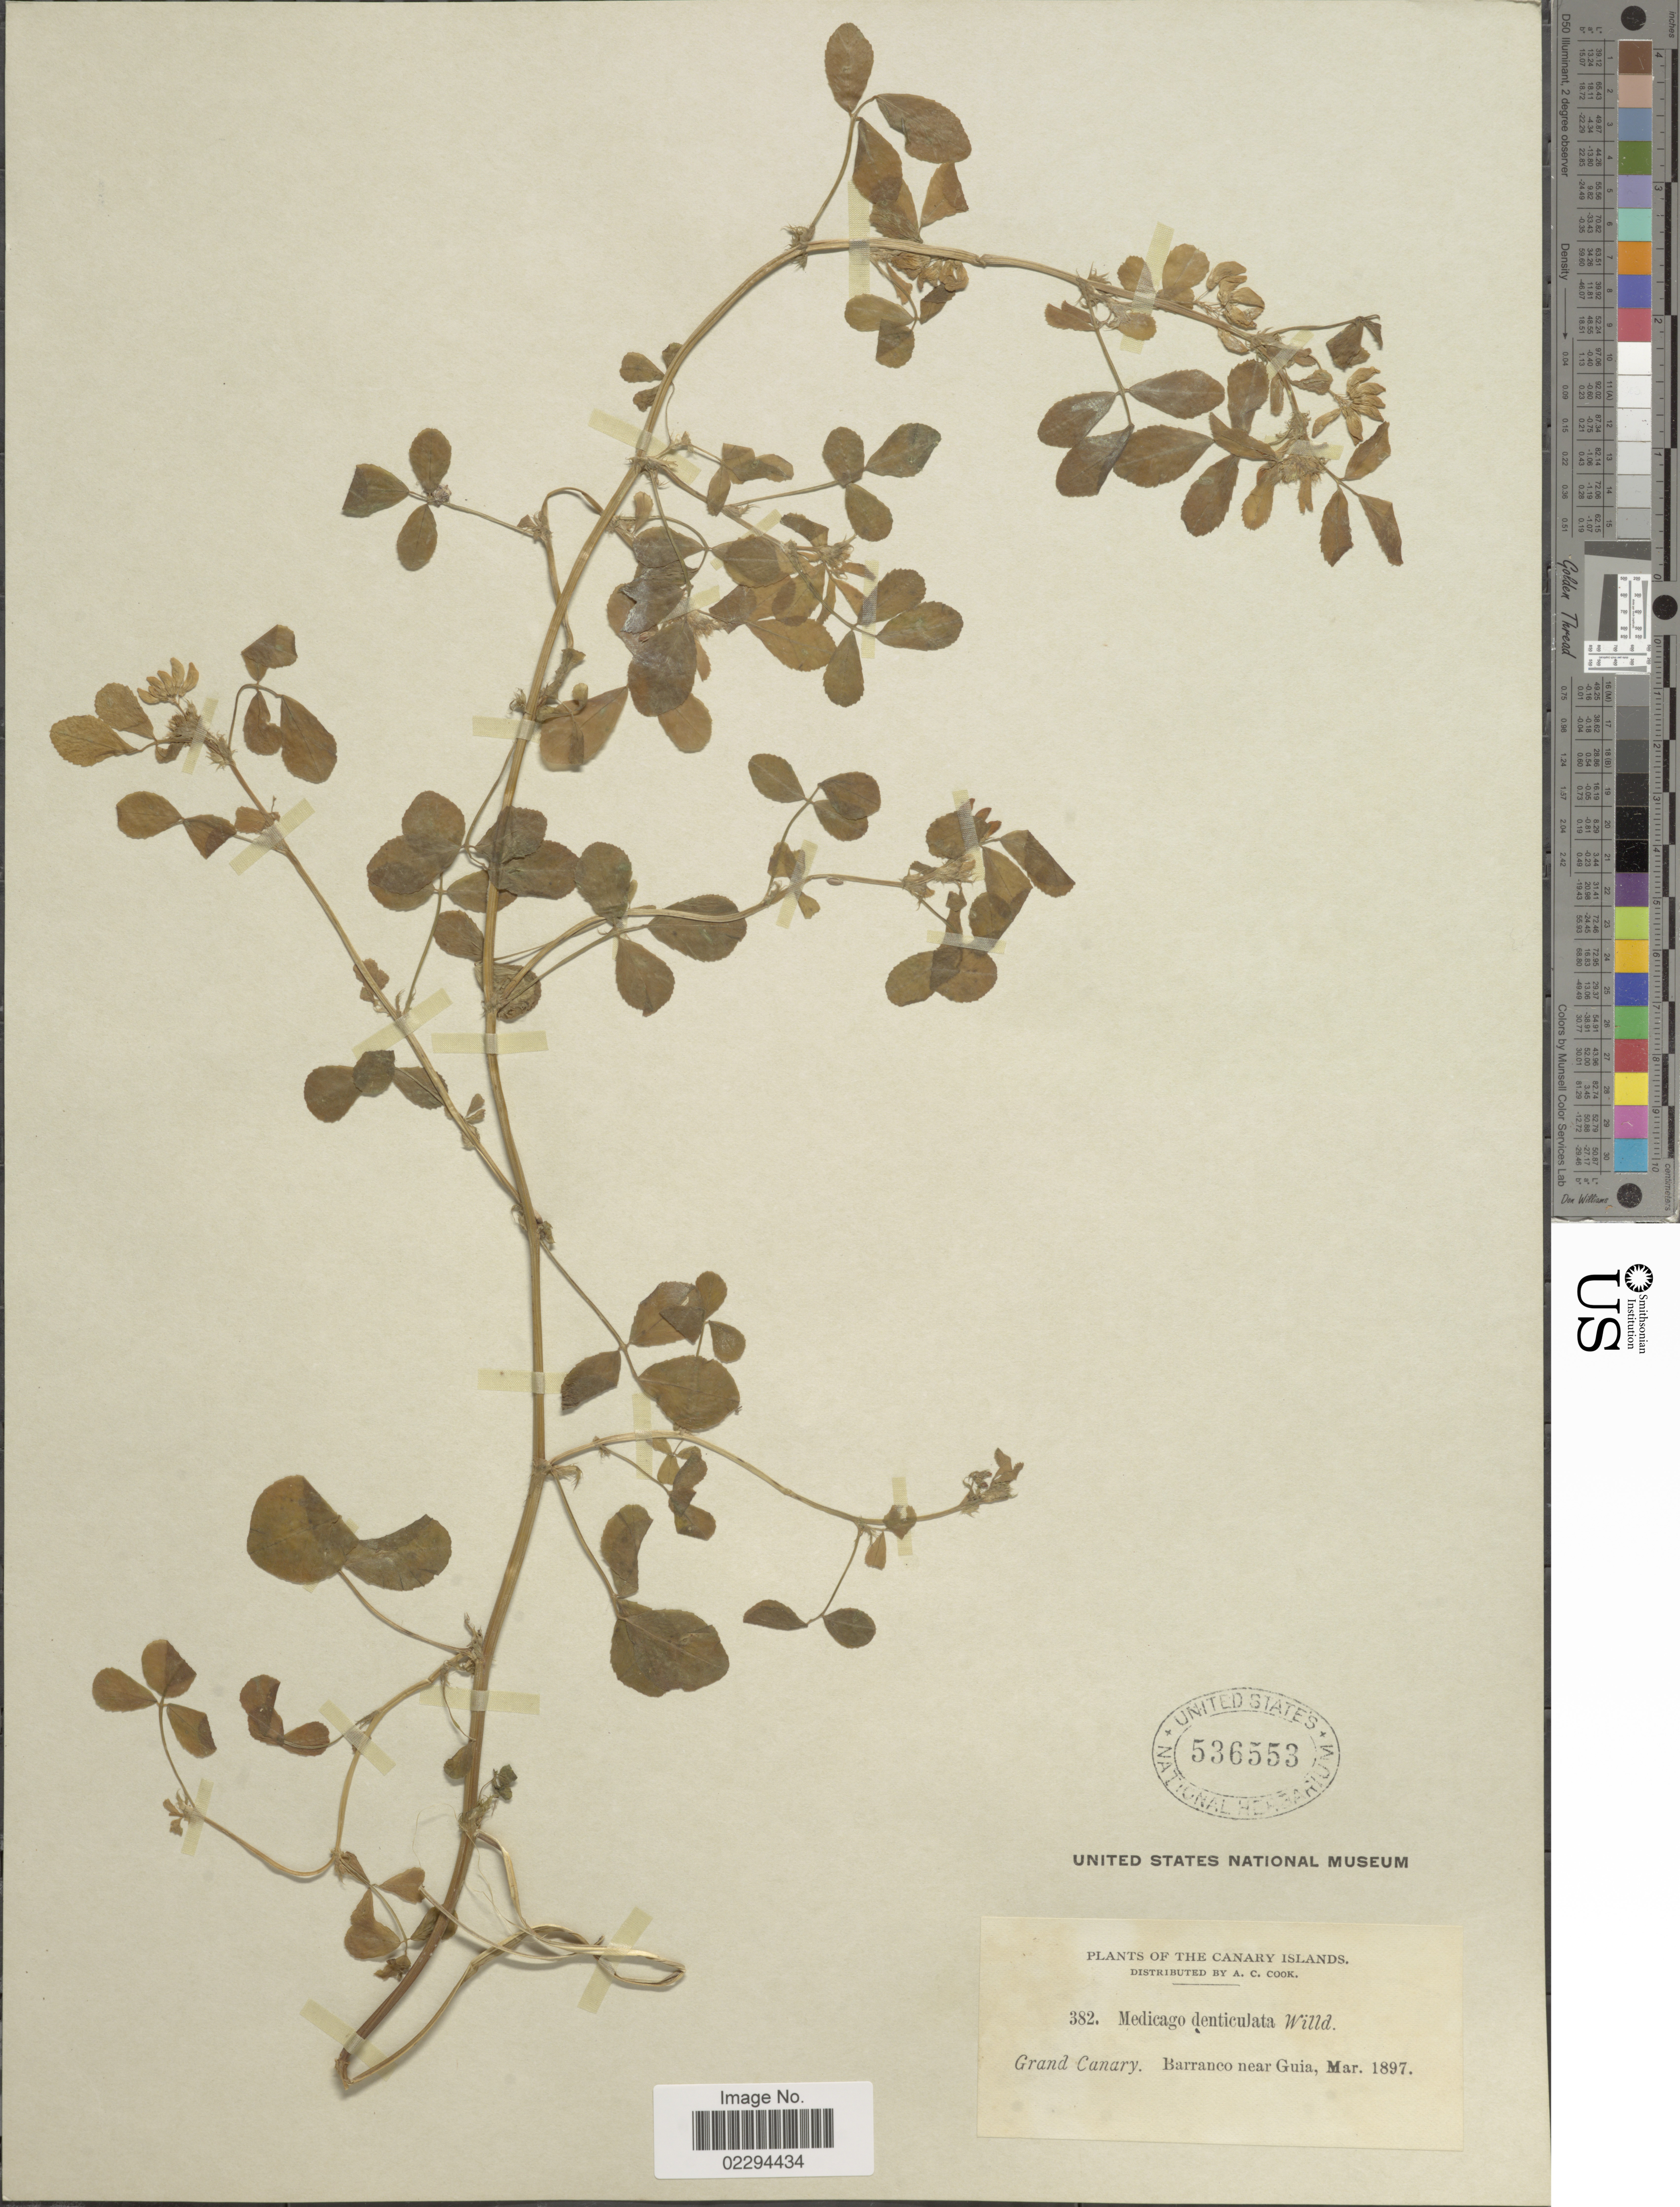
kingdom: Plantae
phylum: Tracheophyta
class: Magnoliopsida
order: Fabales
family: Fabaceae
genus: Medicago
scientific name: Medicago hispida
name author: Gaertn.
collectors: Alice C. Cook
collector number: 382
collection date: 1897-03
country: Spain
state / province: Canarias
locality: Canary Islands. Grand Canary. Barranco near Guia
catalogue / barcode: US 536553